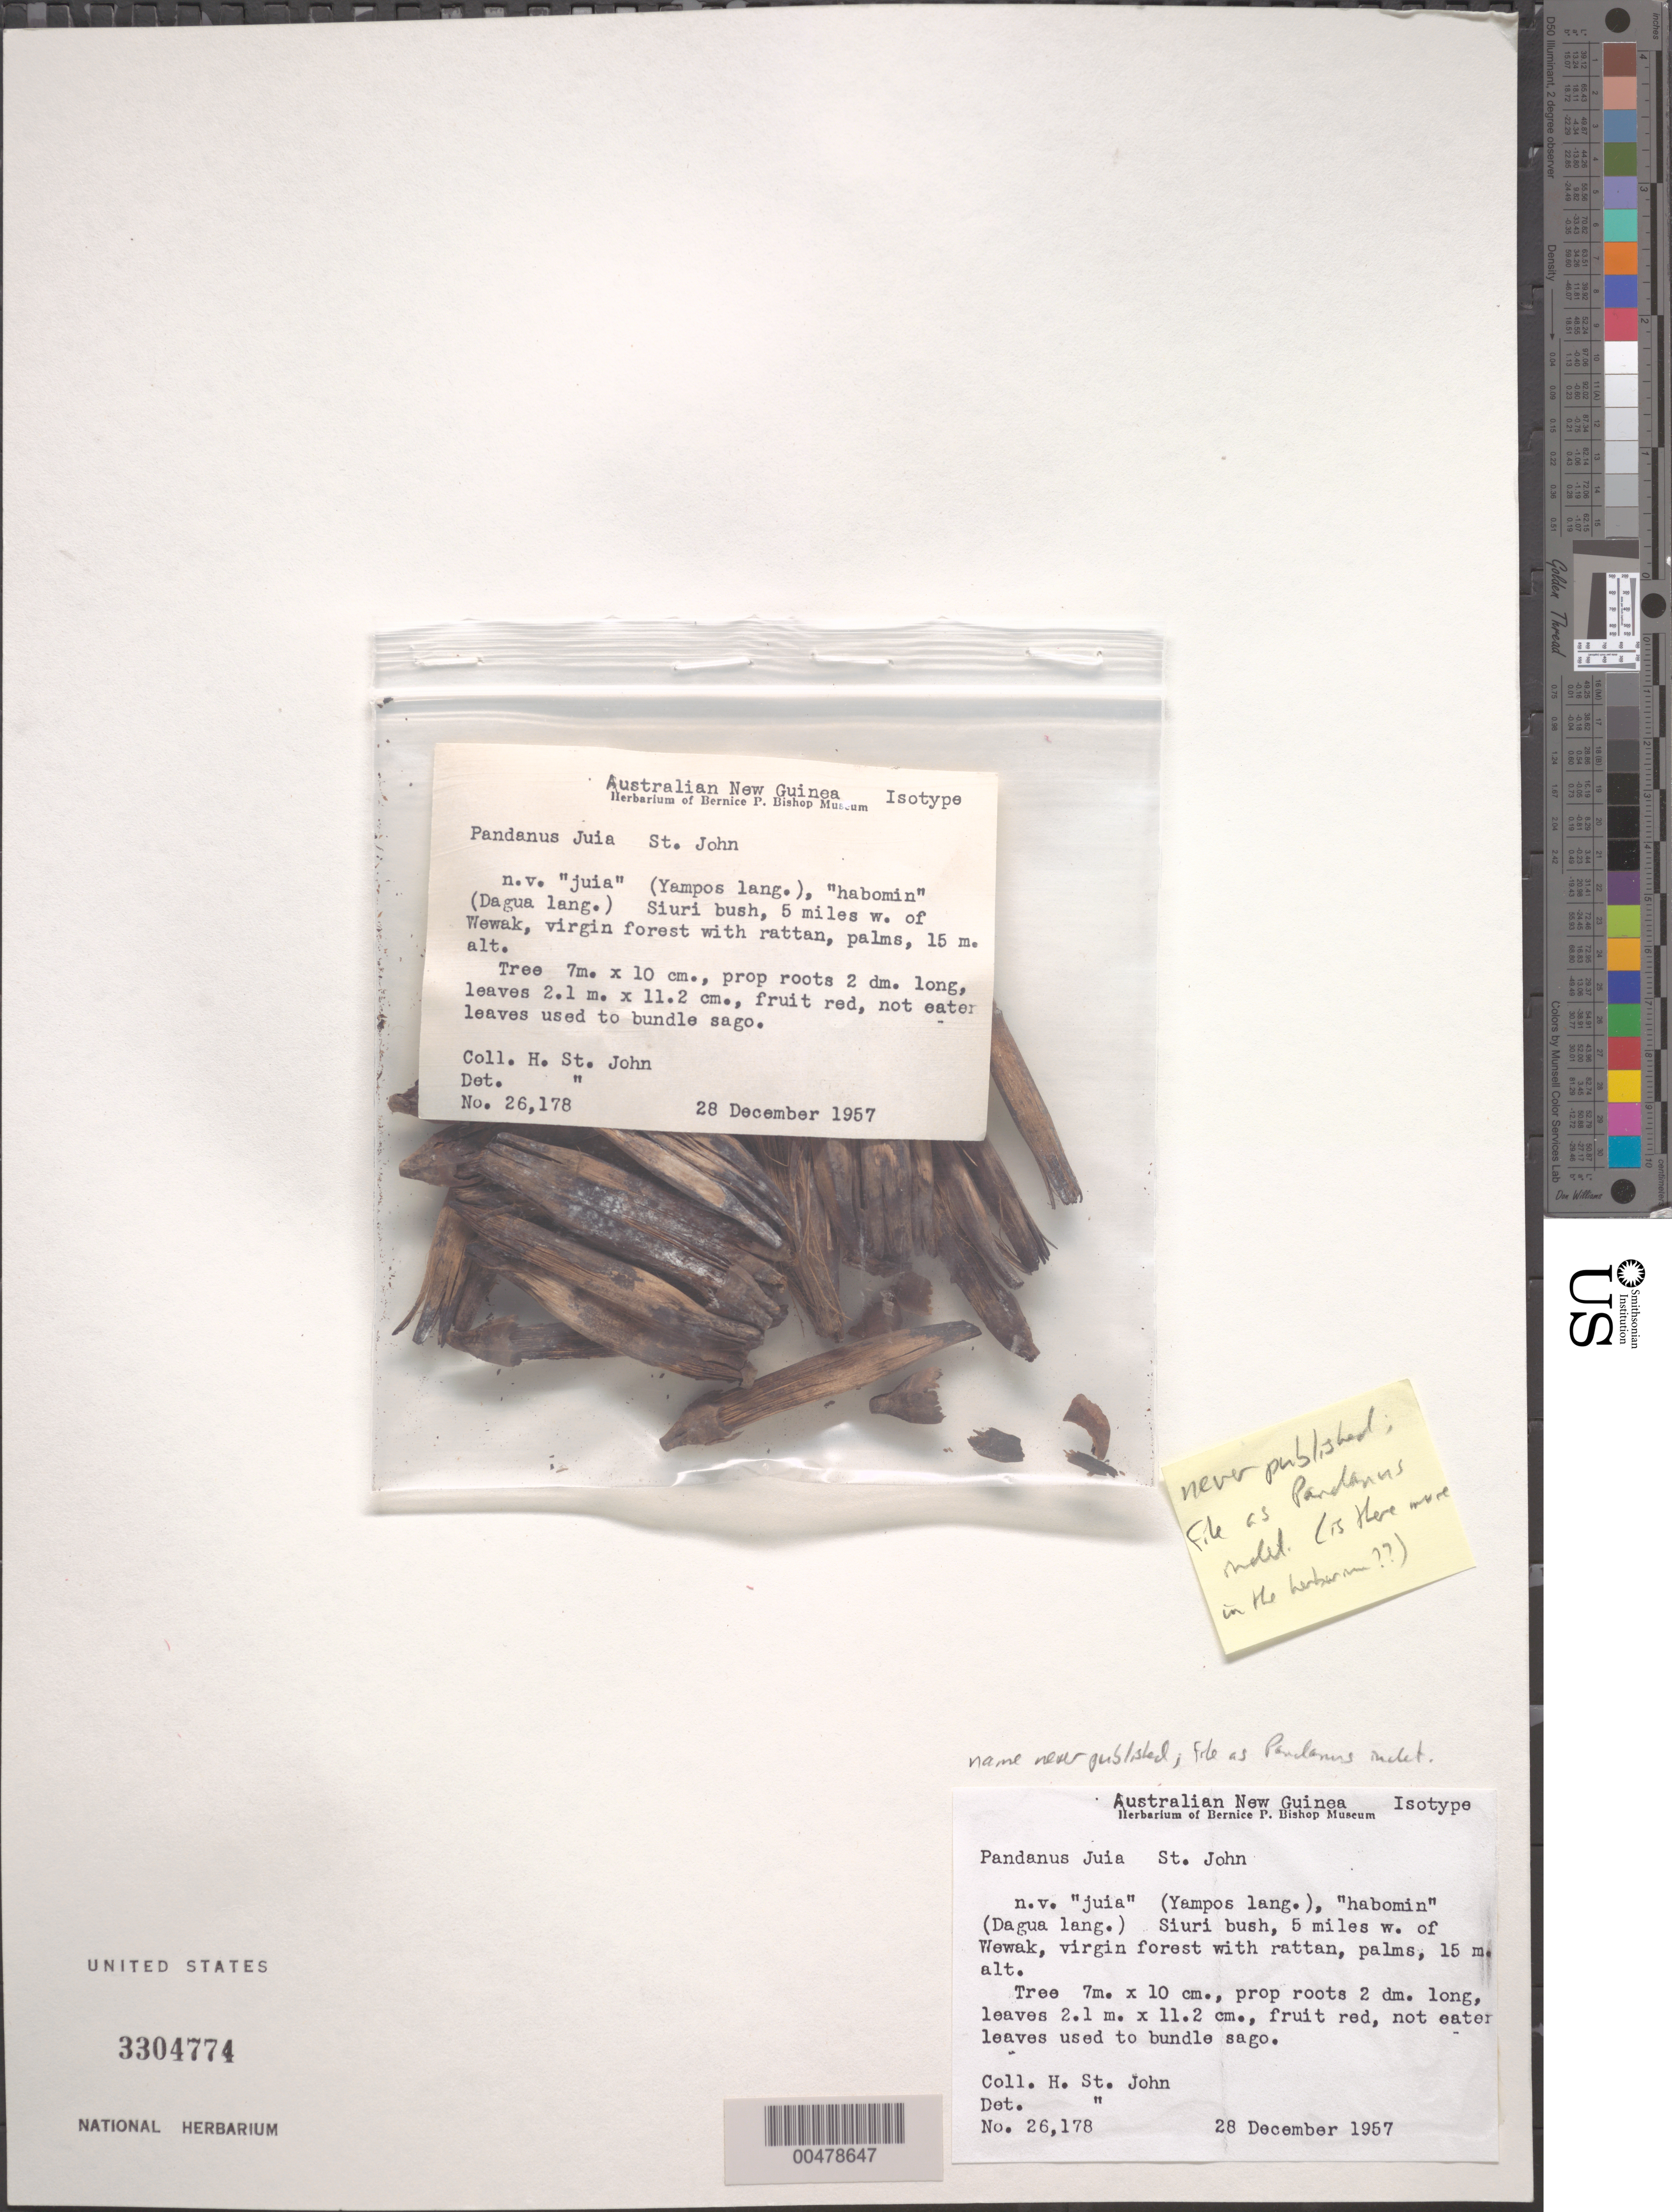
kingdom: Plantae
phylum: Tracheophyta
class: Liliopsida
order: Pandanales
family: Pandanaceae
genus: Pandanus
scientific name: Pandanus sp.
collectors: H. St. John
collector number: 26178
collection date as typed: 28 Dec 1957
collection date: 1957-12-28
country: Papua New Guinea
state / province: East Sepik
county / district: Wewak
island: New Guinea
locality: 5 mi W of Wewak.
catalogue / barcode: US 3304774